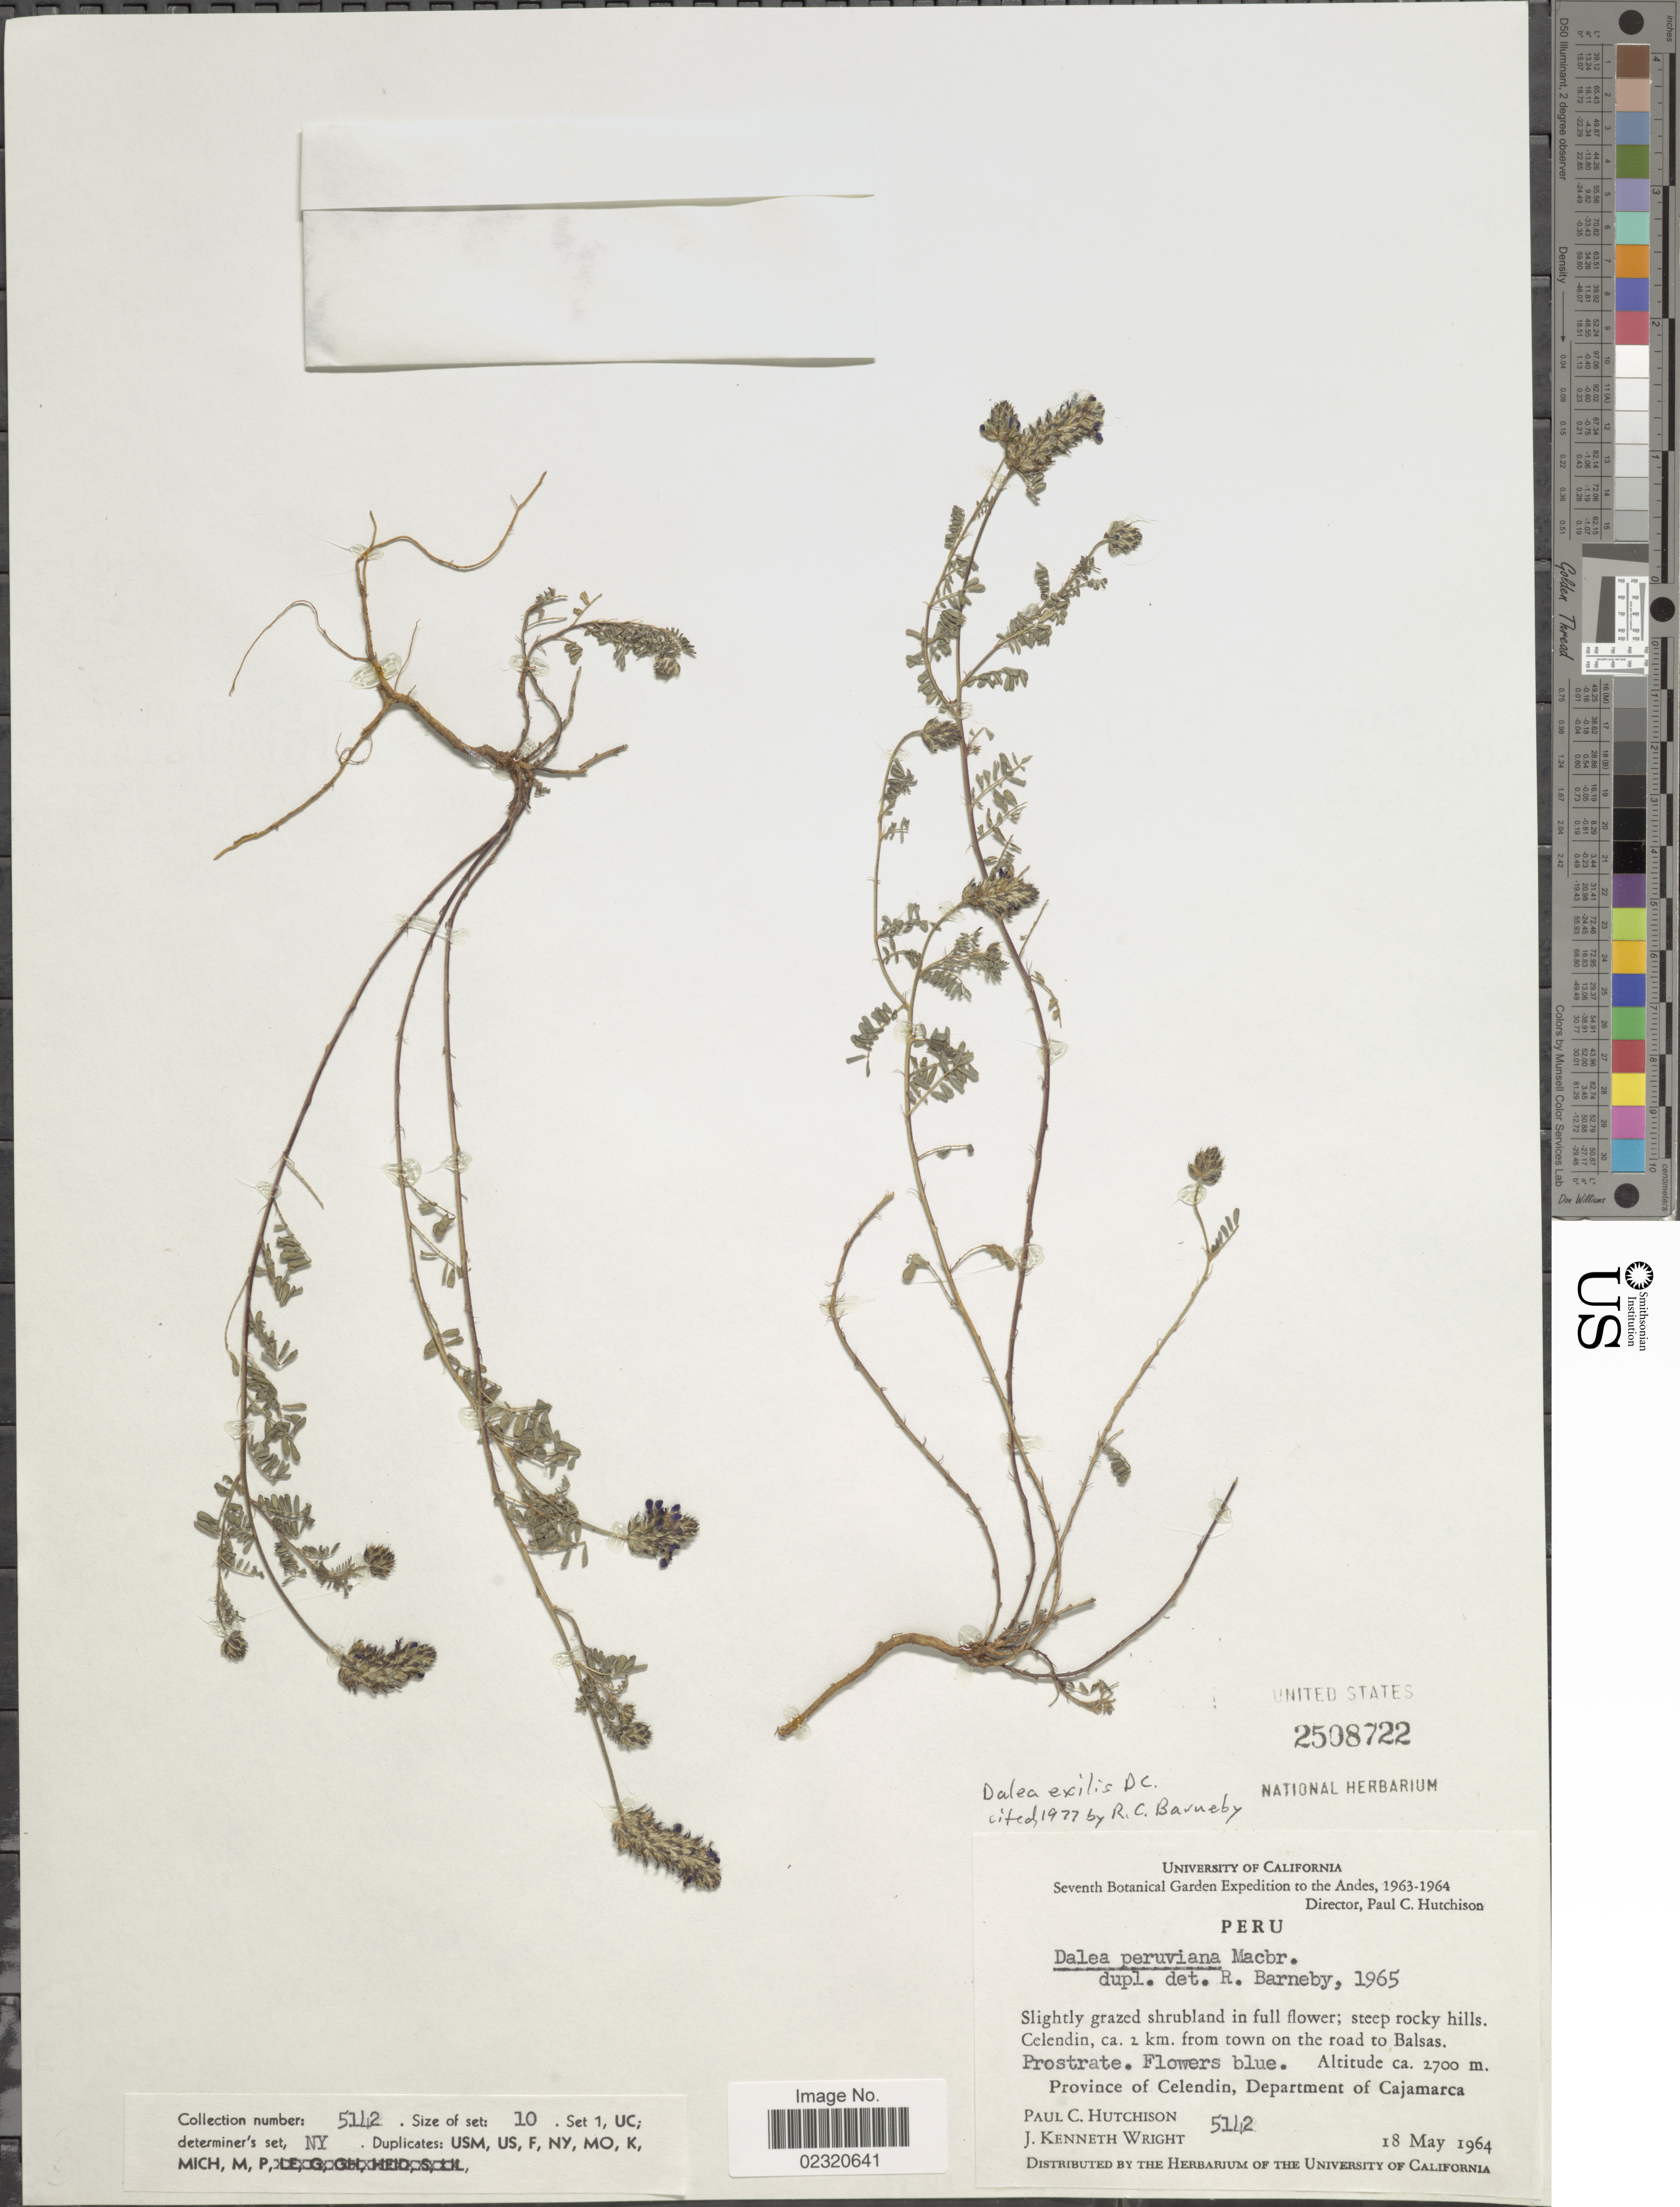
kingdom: Plantae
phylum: Tracheophyta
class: Magnoliopsida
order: Fabales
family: Fabaceae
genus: Dalea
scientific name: Dalea exilis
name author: DC.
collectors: P. C. Hutchison & J. K. Wright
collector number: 5142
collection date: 1964-05-18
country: Peru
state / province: Cajamarca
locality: Celendin, ca. 2 km. from town on the road to Balsas. Province of Celendin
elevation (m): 2700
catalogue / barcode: US 2508722